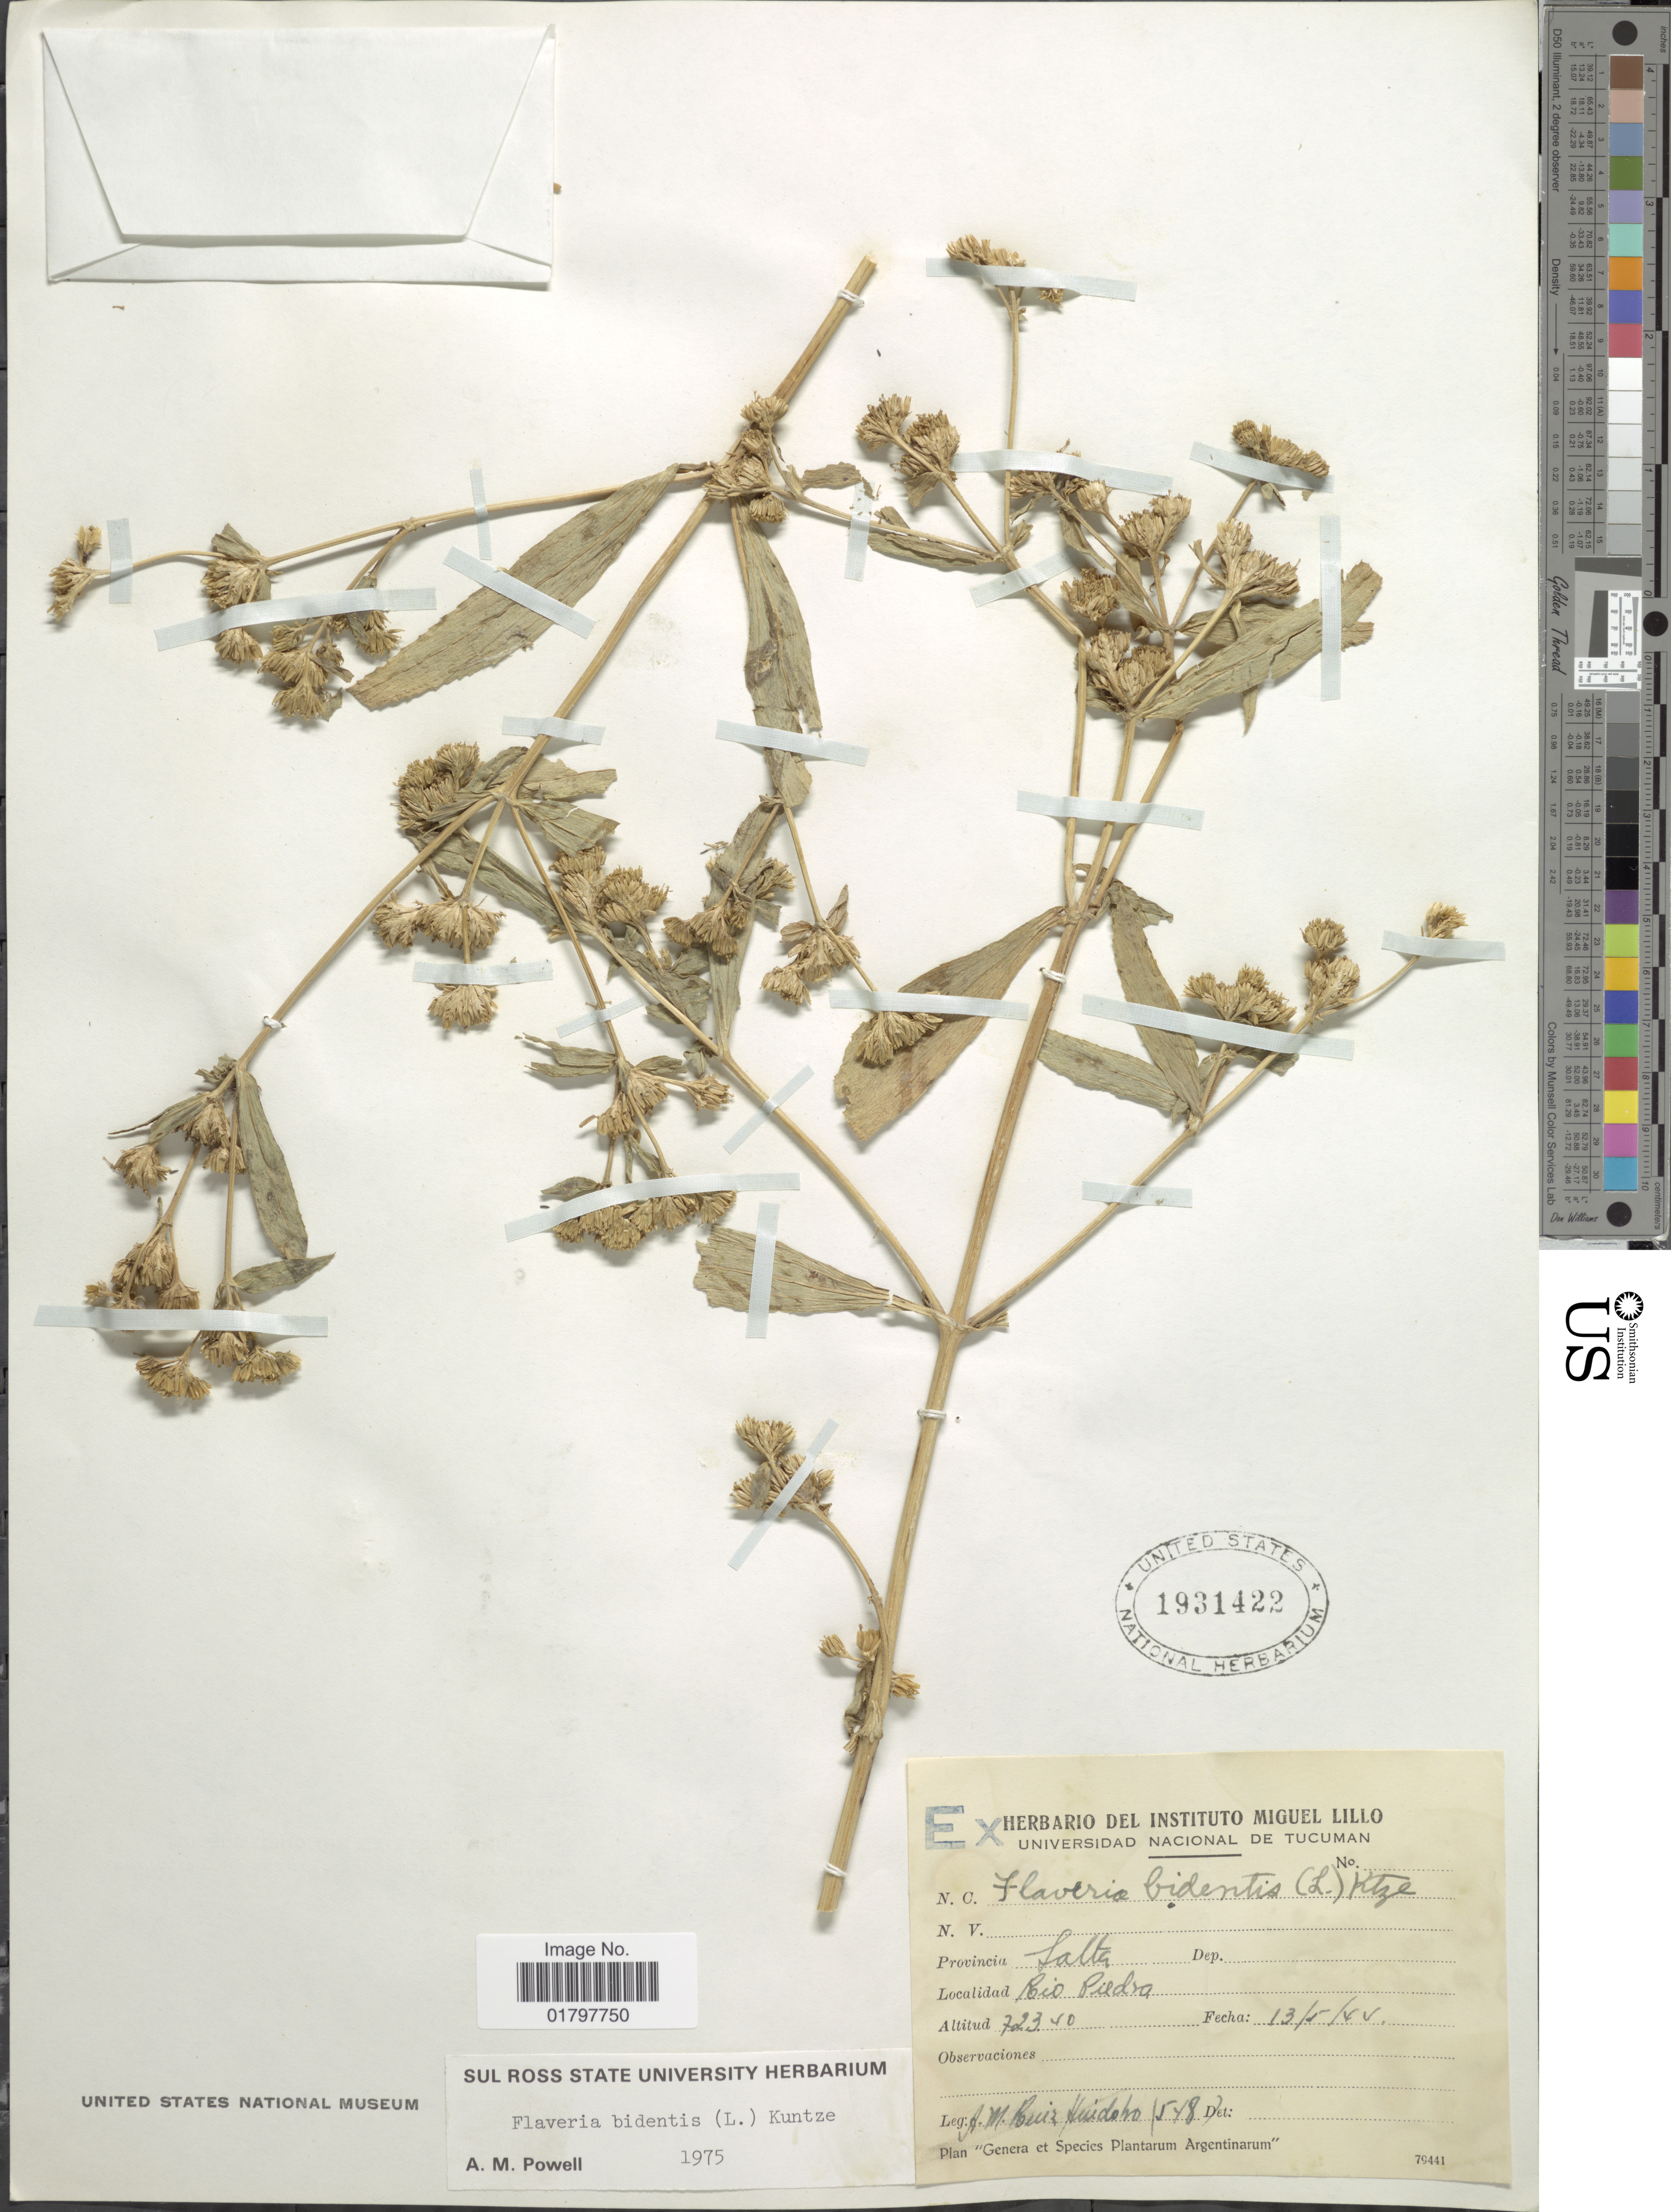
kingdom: Plantae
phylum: Tracheophyta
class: Magnoliopsida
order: Asterales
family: Asteraceae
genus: Flaveria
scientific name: Flaveria bidentis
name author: (L.) Kuntze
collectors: J. M. Ruiz Huidobo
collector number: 548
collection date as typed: Transcribed d/m/y: 13/5/44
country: Argentina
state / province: Salta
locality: Provincia Salta. Rio Piedra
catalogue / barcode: US 1931422